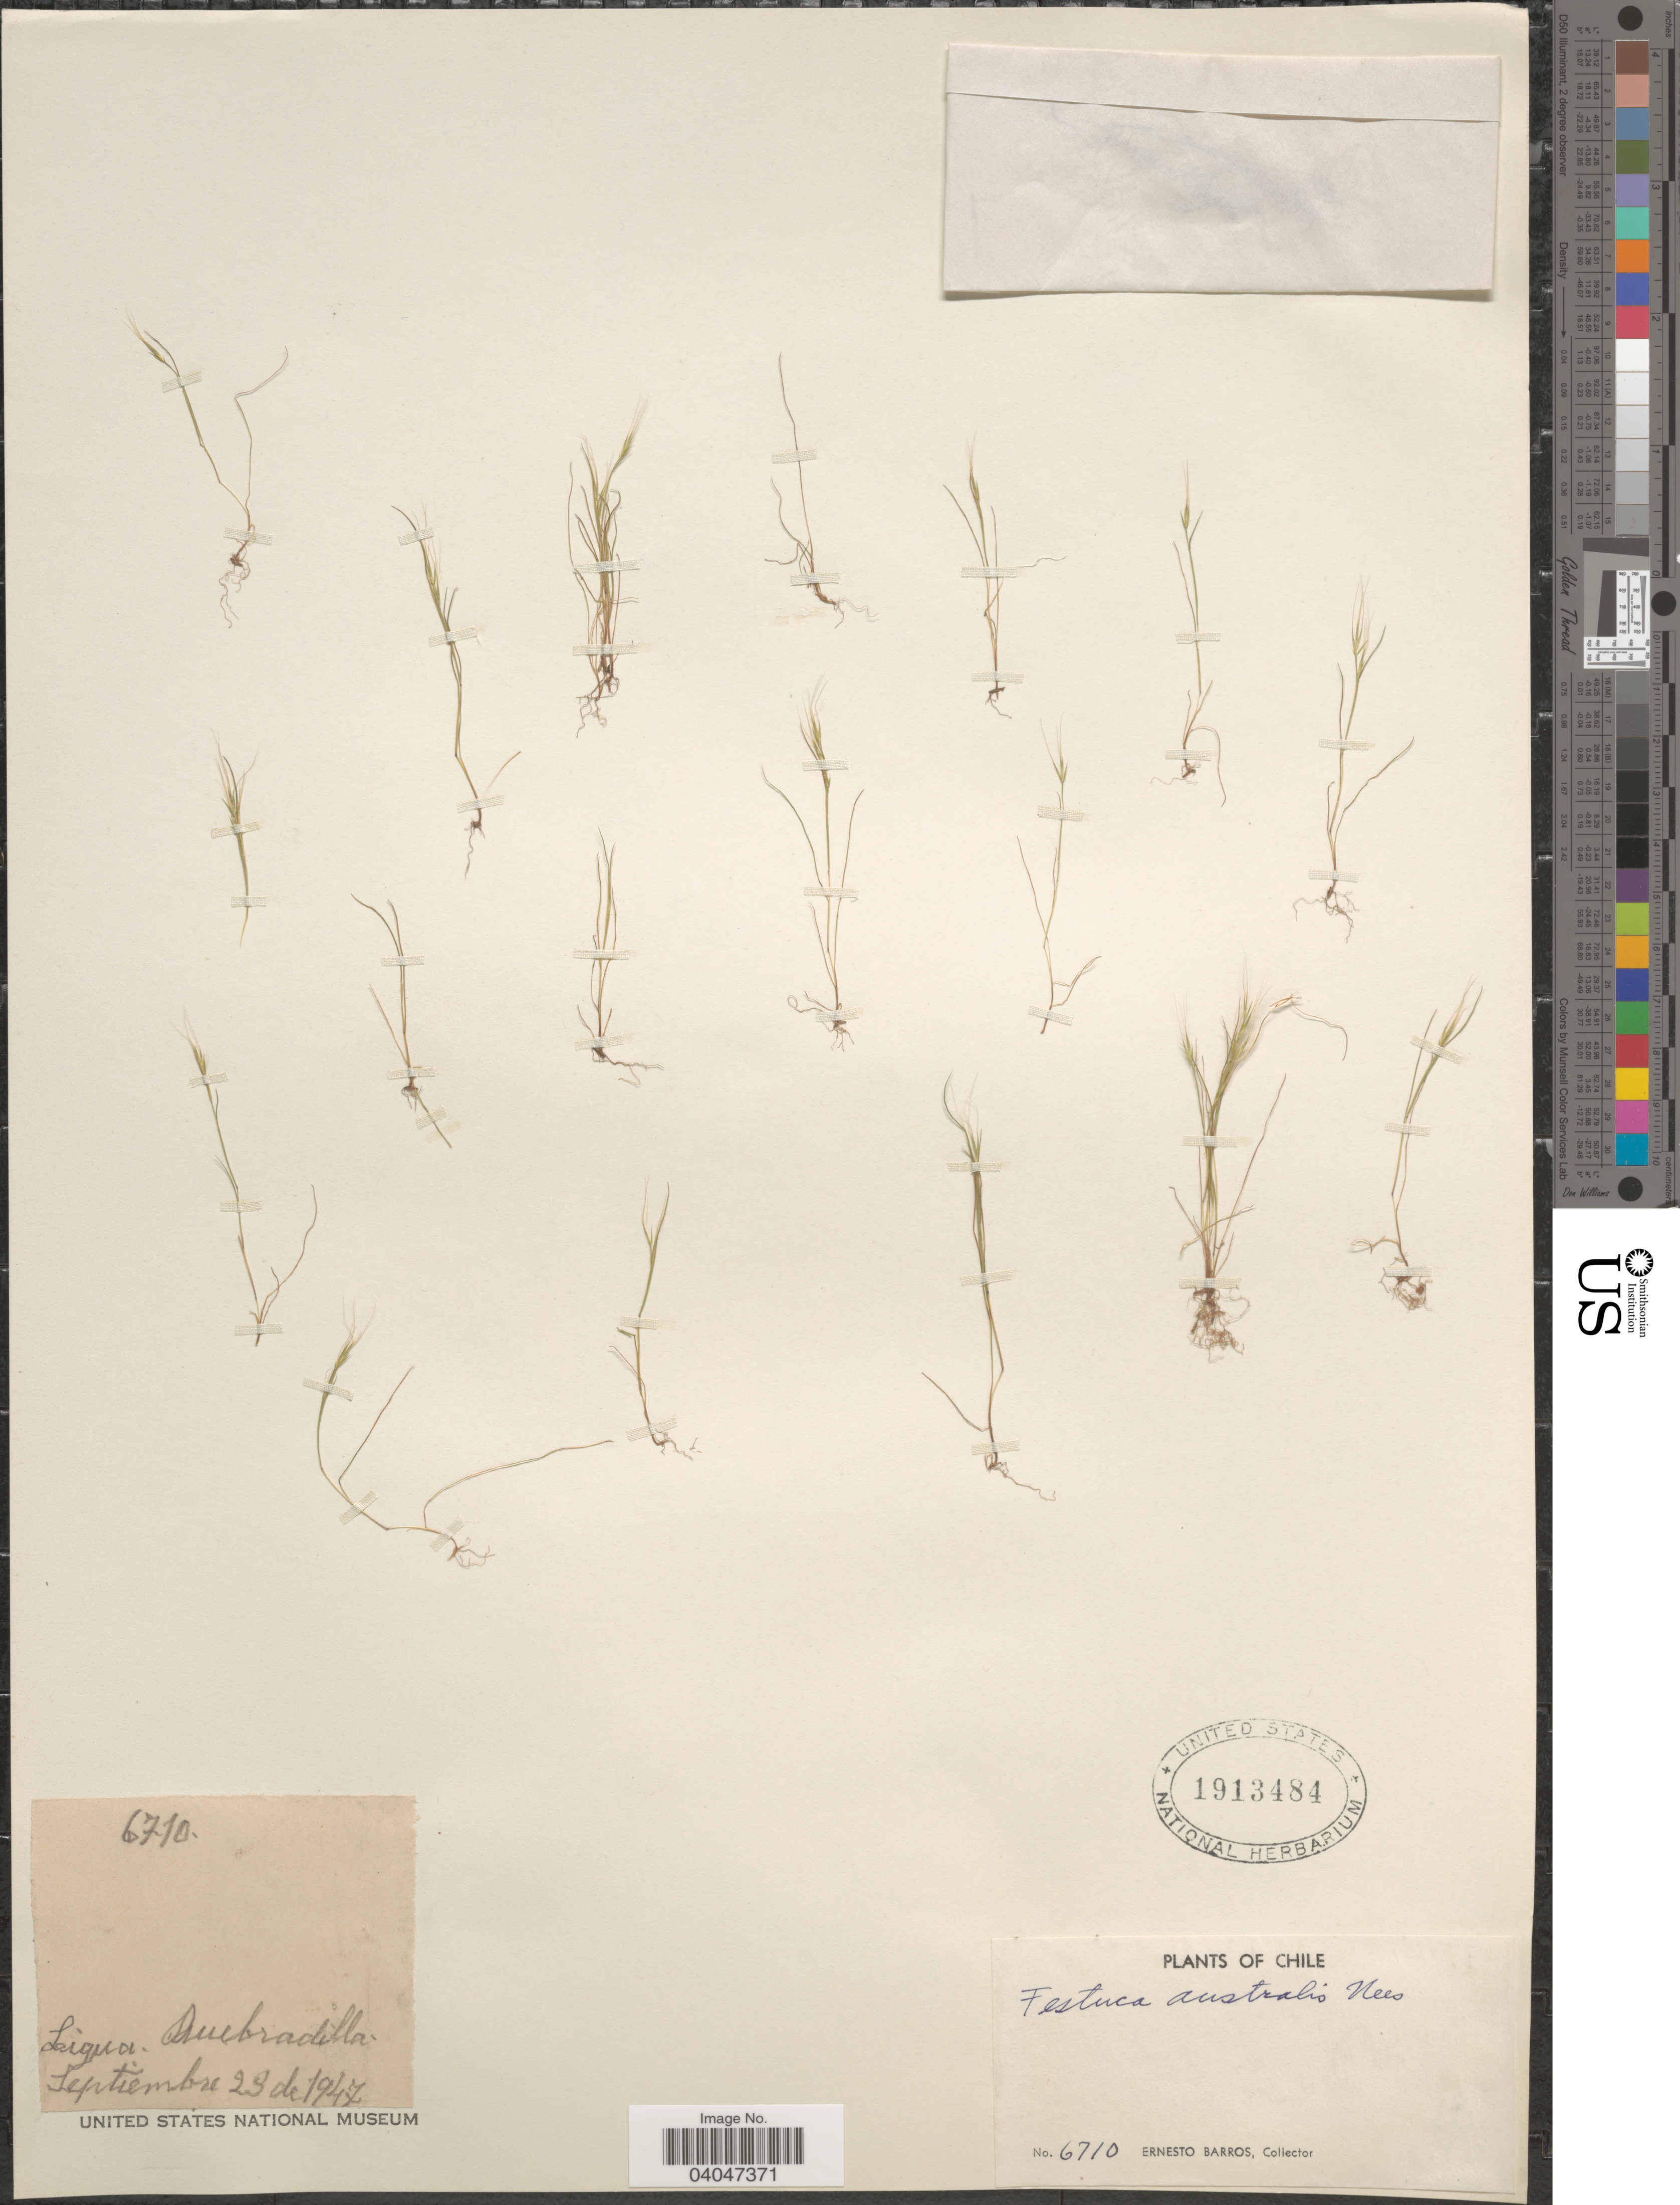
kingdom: Plantae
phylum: Tracheophyta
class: Liliopsida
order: Poales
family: Poaceae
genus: Festuca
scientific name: Festuca australis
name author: Nees ex Steud.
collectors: E. Barros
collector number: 6710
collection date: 1947-09-23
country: Chile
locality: Ligua. Quebradilla.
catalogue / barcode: US 1913484